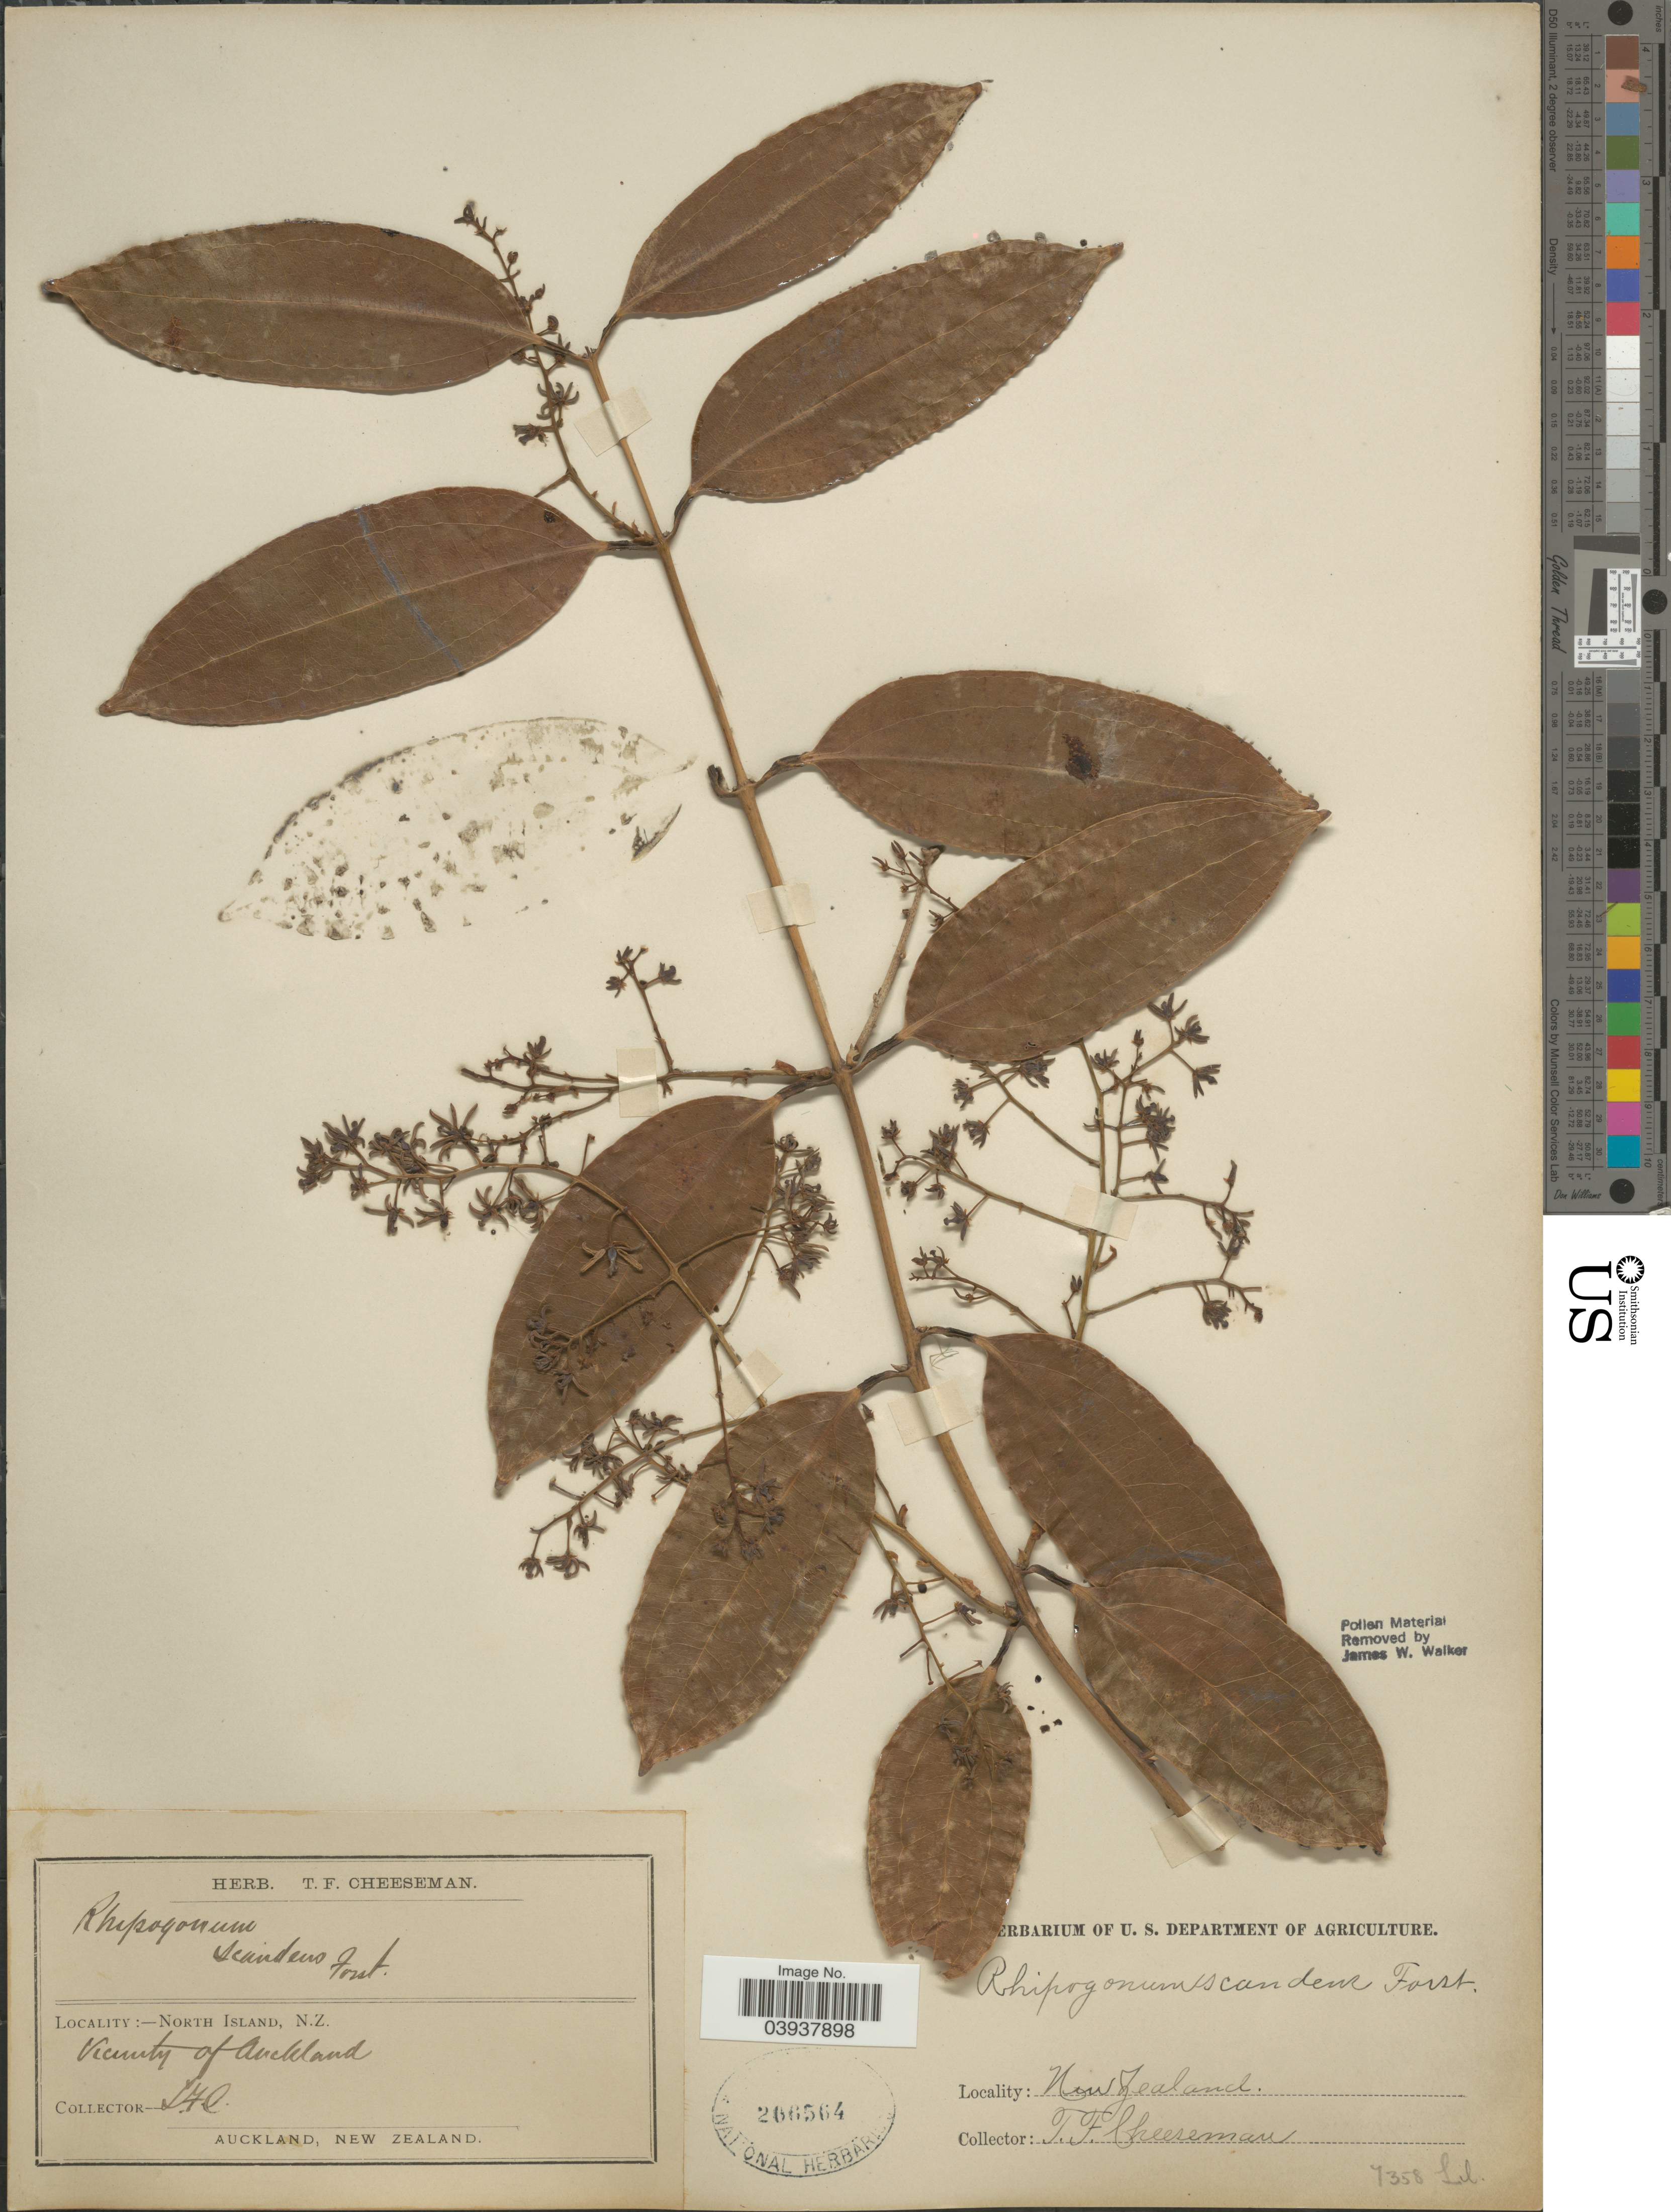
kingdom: Plantae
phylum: Tracheophyta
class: Liliopsida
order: Liliales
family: Ripogonaceae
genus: Rhipogonum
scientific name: Rhipogonum scandens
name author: J.R. Forst. & G. Forst.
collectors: T. F. Cheeseman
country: New Zealand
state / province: Auckland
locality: North Island. Vicinity of Auckland.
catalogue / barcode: US 266564